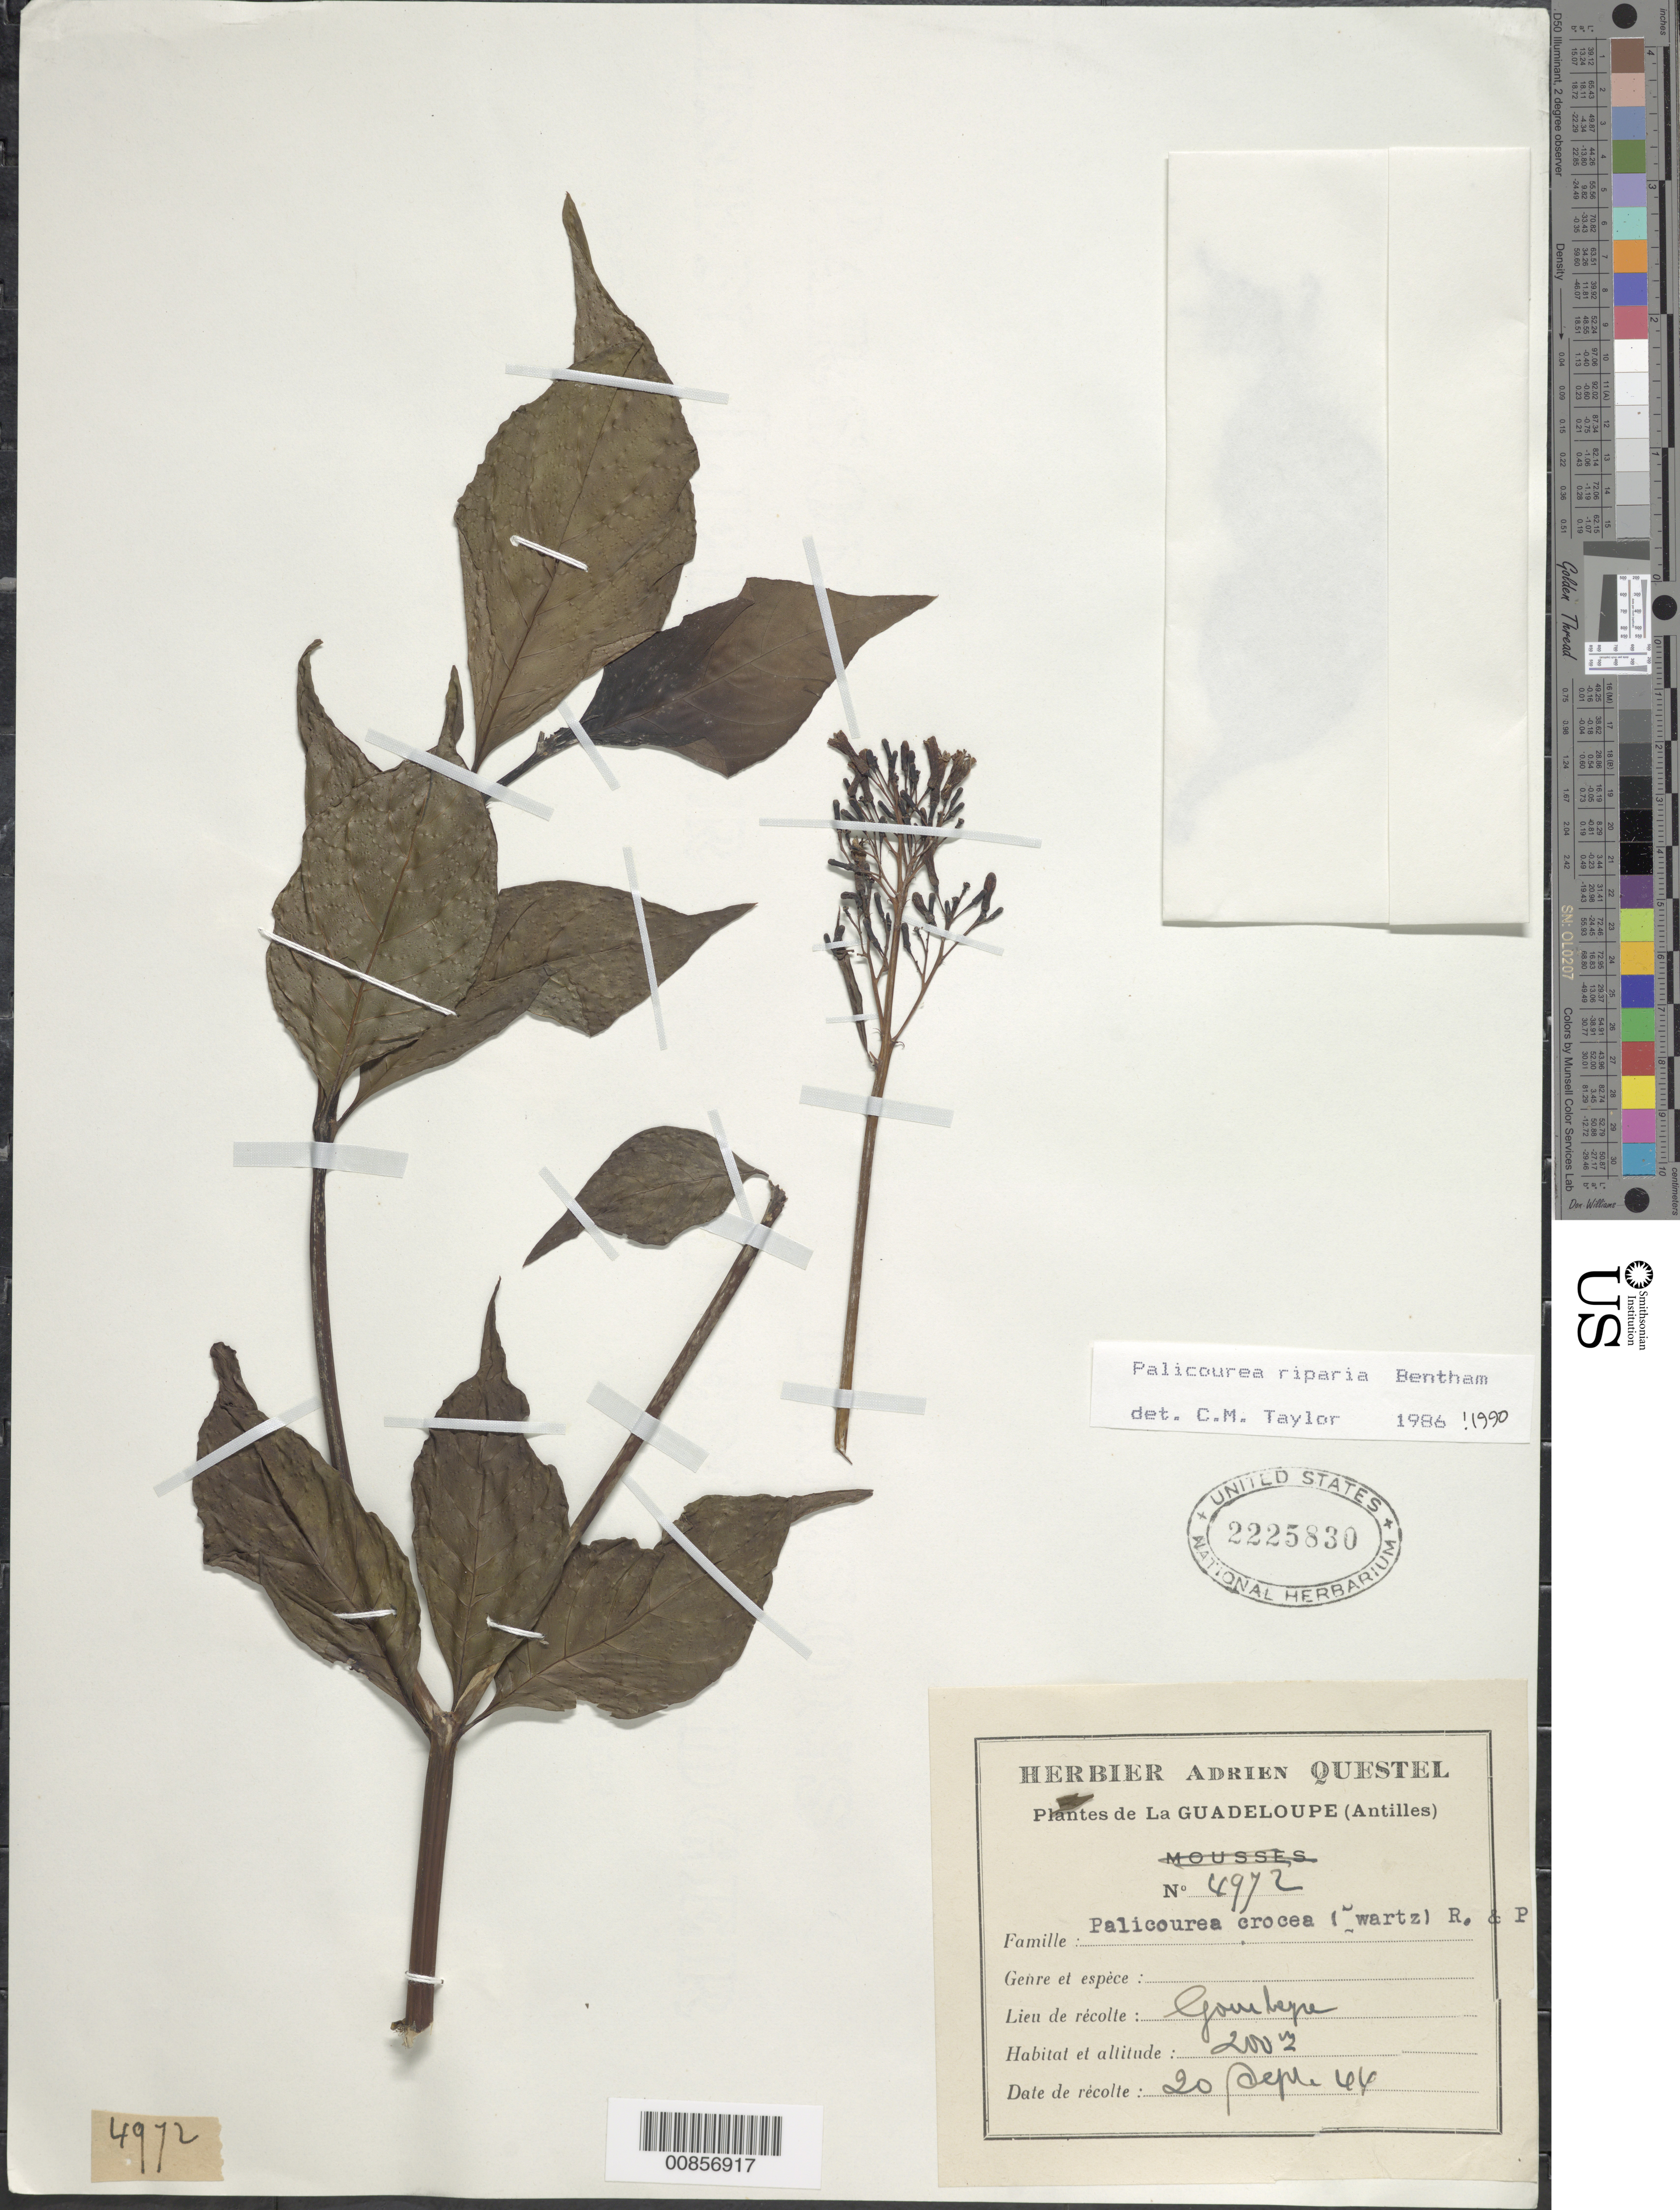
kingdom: Plantae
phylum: Tracheophyta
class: Magnoliopsida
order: Gentianales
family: Rubiaceae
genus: Palicourea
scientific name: Palicourea croceoides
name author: Desv. ex Ham.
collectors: A. Questel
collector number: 4972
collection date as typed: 20 Sep 1966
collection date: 1966-09-20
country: Guadeloupe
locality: Gombeyre (sp?)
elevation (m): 200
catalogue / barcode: US 2225830